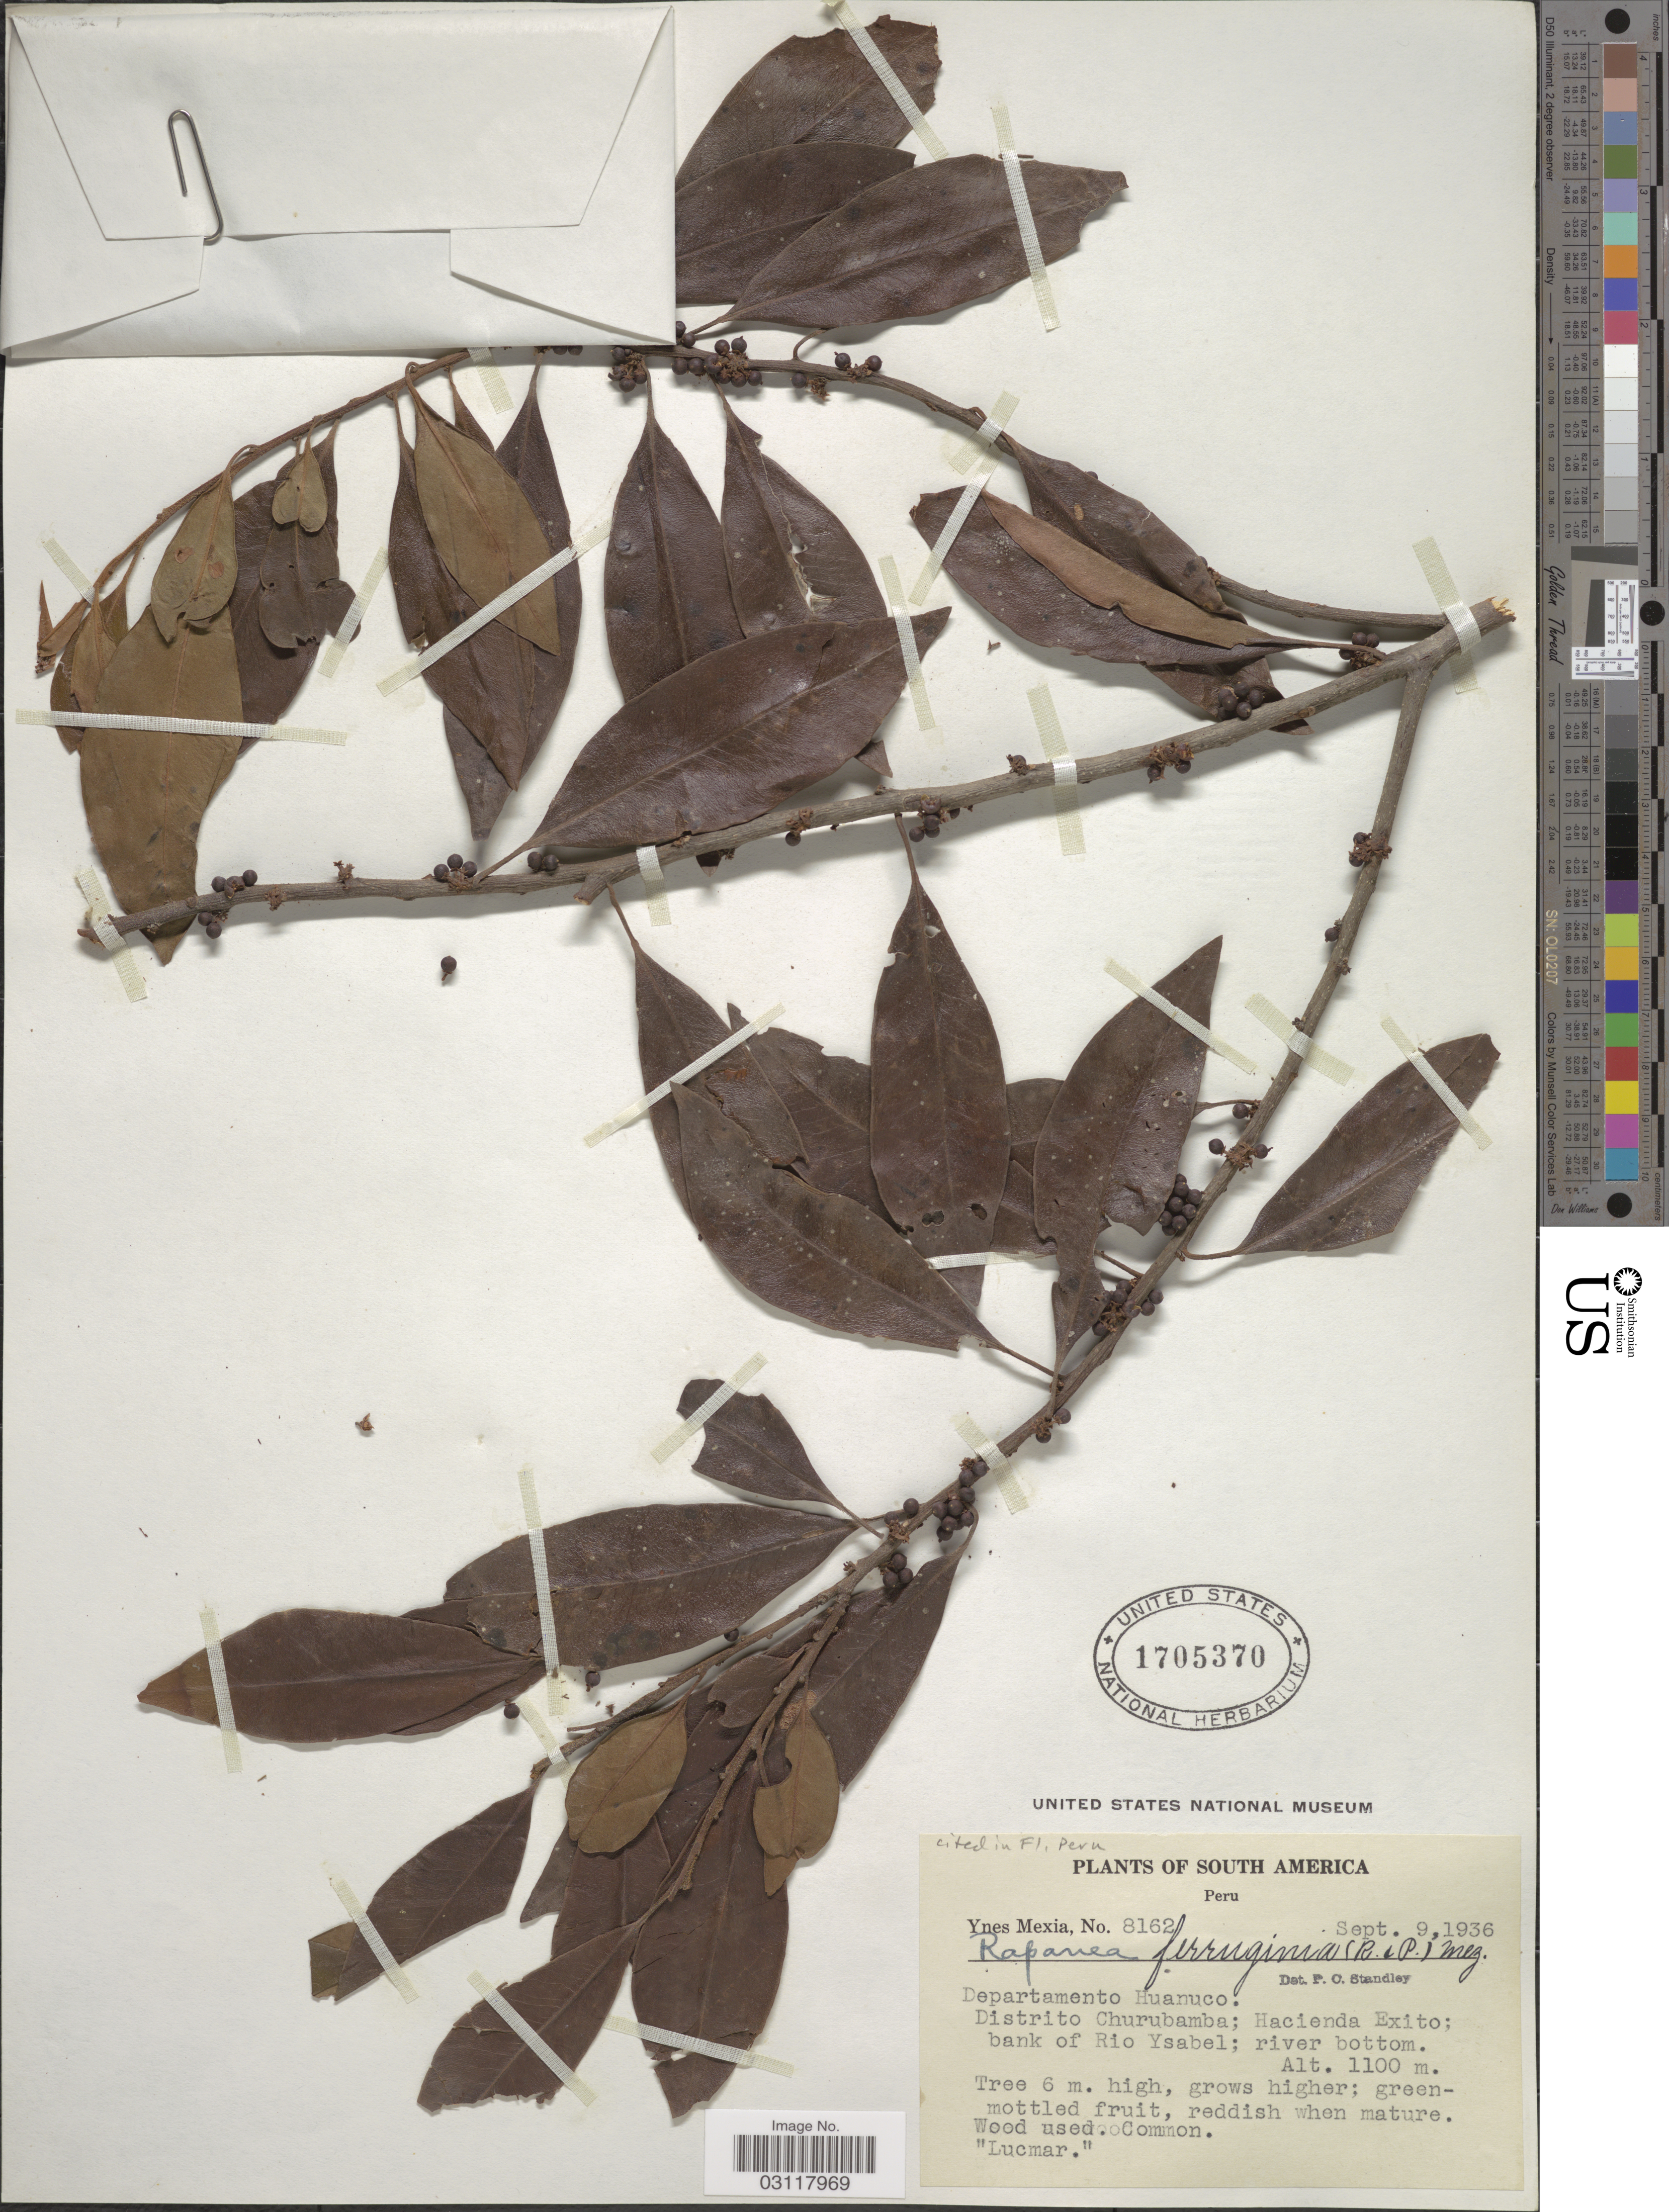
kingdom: Plantae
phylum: Tracheophyta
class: Magnoliopsida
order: Ericales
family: Primulaceae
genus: Rapanea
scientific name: Rapanea ferruginea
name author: (Ruiz & Pav.) Mez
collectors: Y. Mexia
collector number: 8162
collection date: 1936-09-09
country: Peru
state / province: Huánuco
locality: Departamento Huanuco. Distrito Churubamba; Hacienda Exito; bank of Rio Ysabel.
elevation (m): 1100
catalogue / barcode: US 1705370